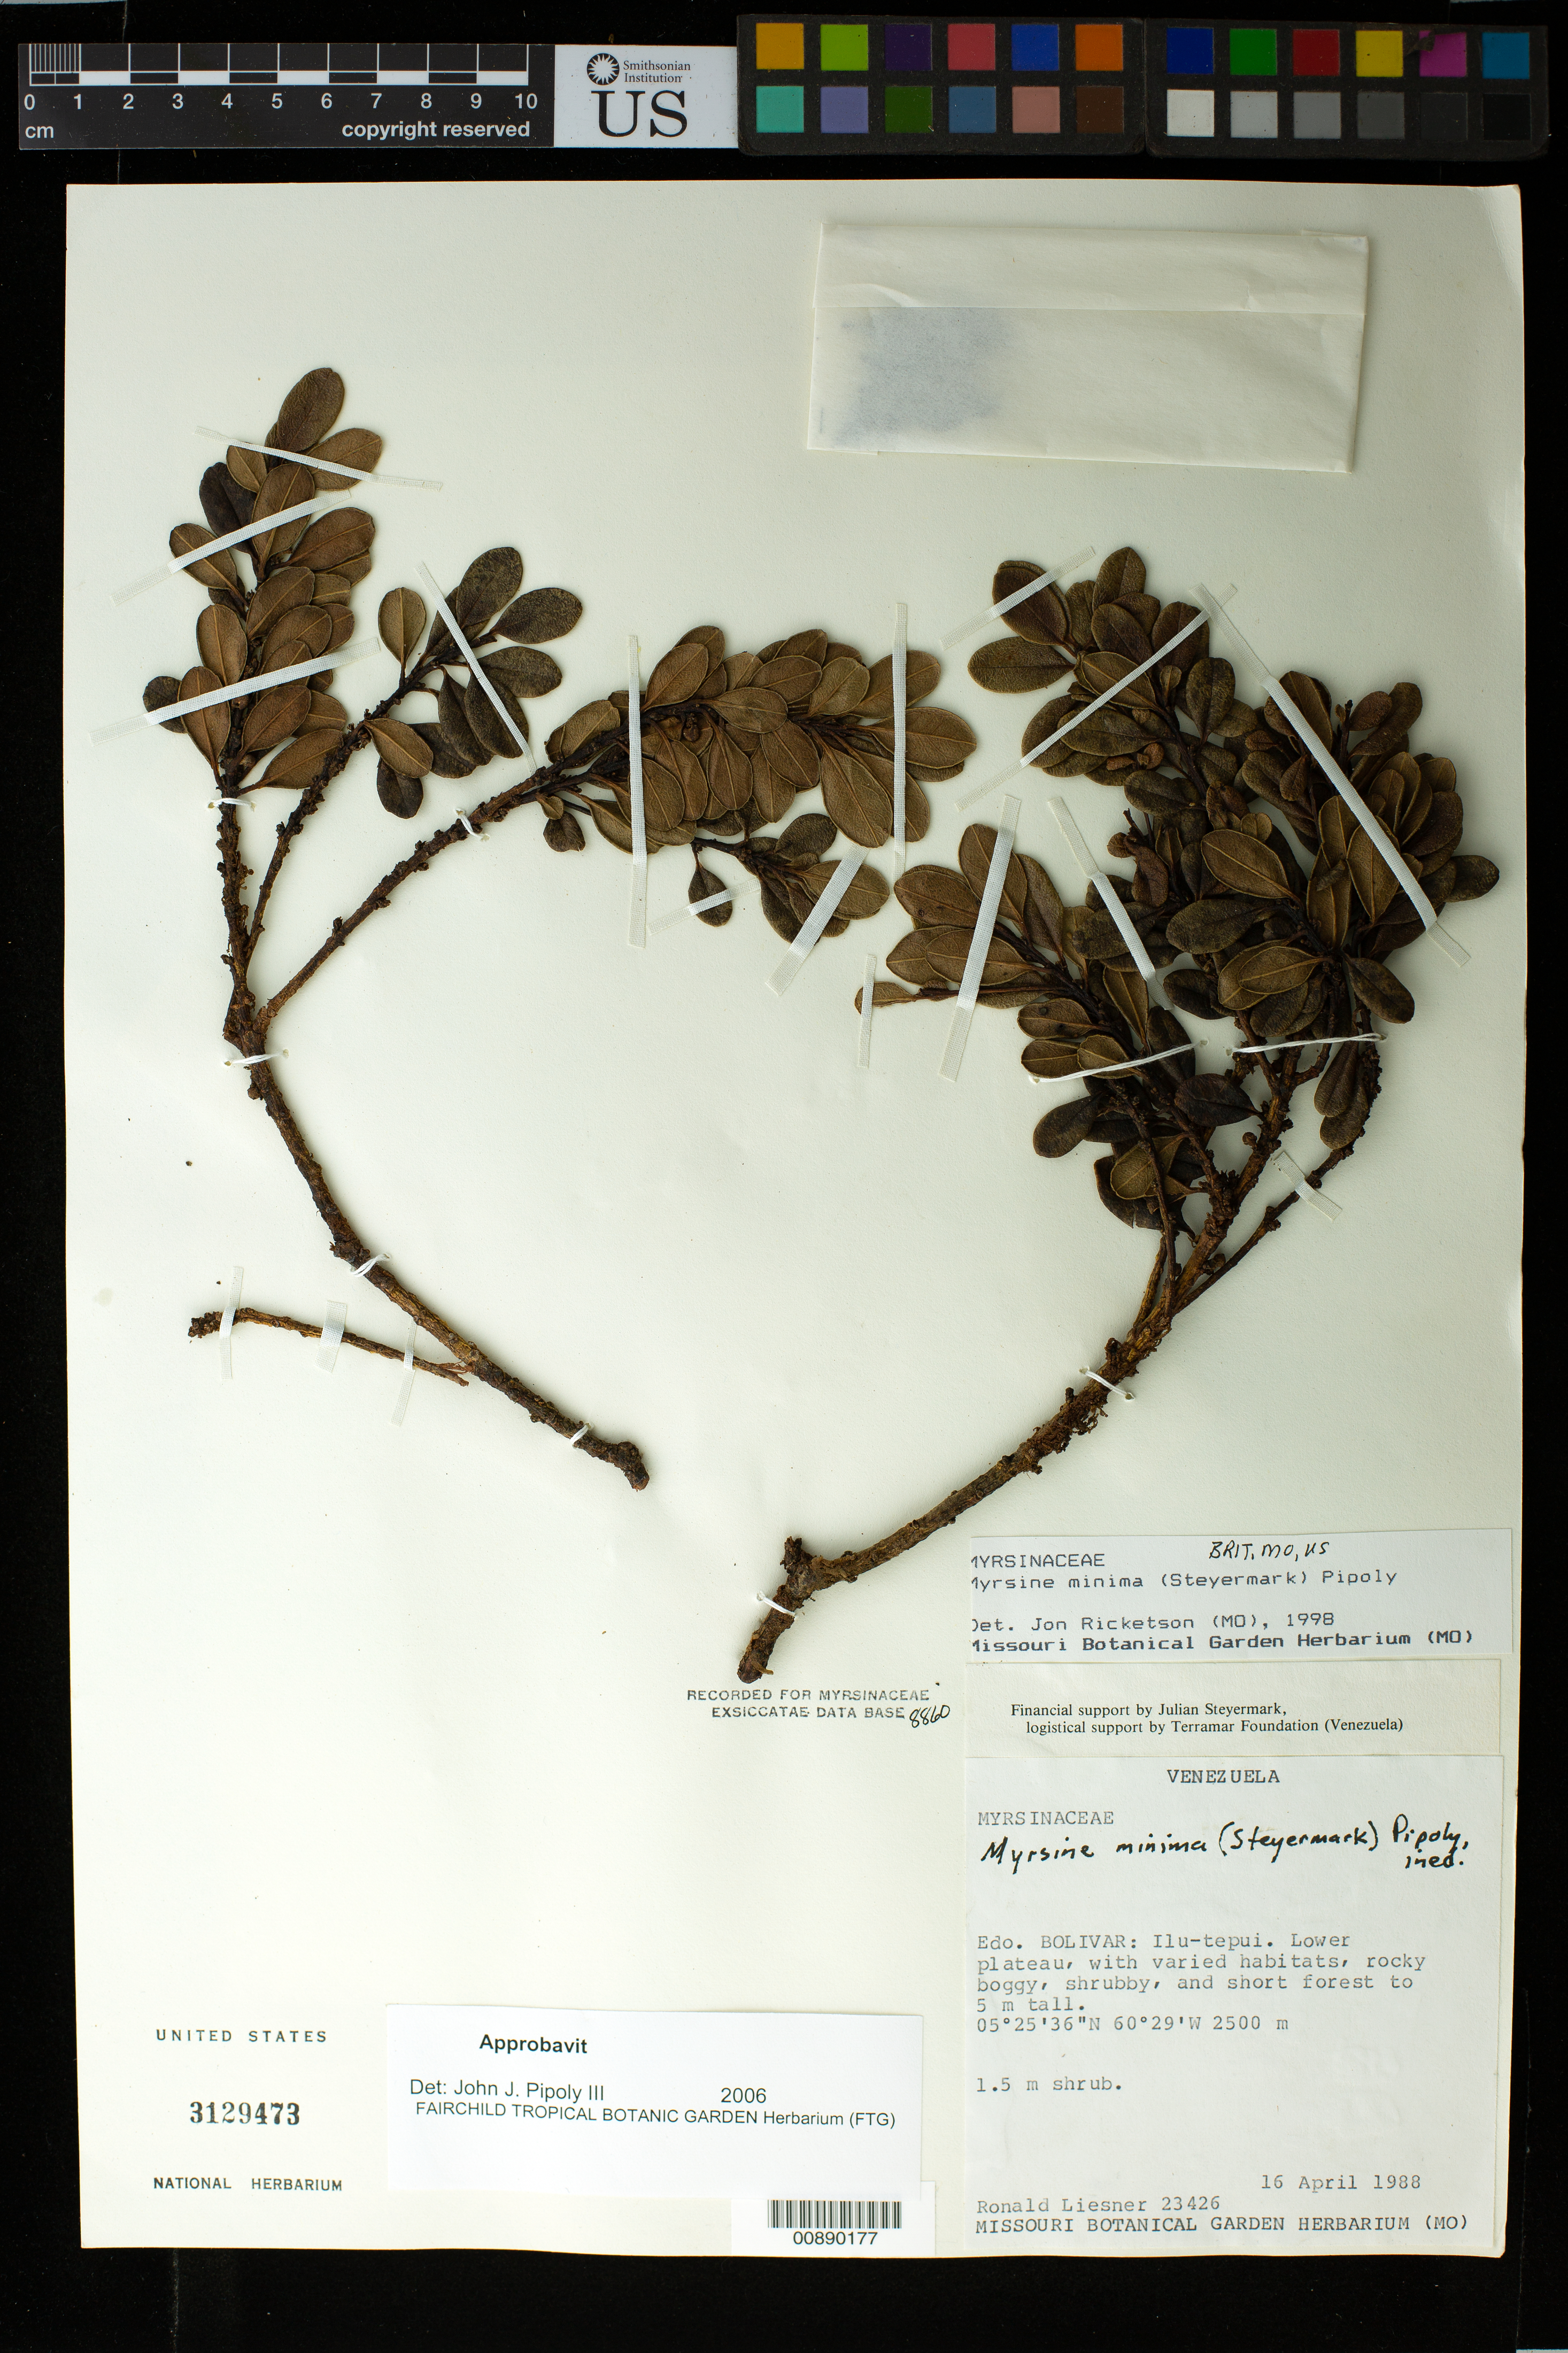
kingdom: Plantae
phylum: Tracheophyta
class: Magnoliopsida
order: Ericales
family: Primulaceae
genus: Myrsine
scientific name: Myrsine minima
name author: (Steyerm.) Pipoly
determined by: Pipoly, J. J., III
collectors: R. L. Liesner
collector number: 23426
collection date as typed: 16-Apr-88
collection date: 1988-04-16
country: Venezuela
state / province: Bolívar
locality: Ilu-tepuí, lower plateau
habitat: Lower plateau with varied habitats, rocky, boggy, shrubby and short forest to 5 m tall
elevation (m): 2500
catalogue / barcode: US 3129473